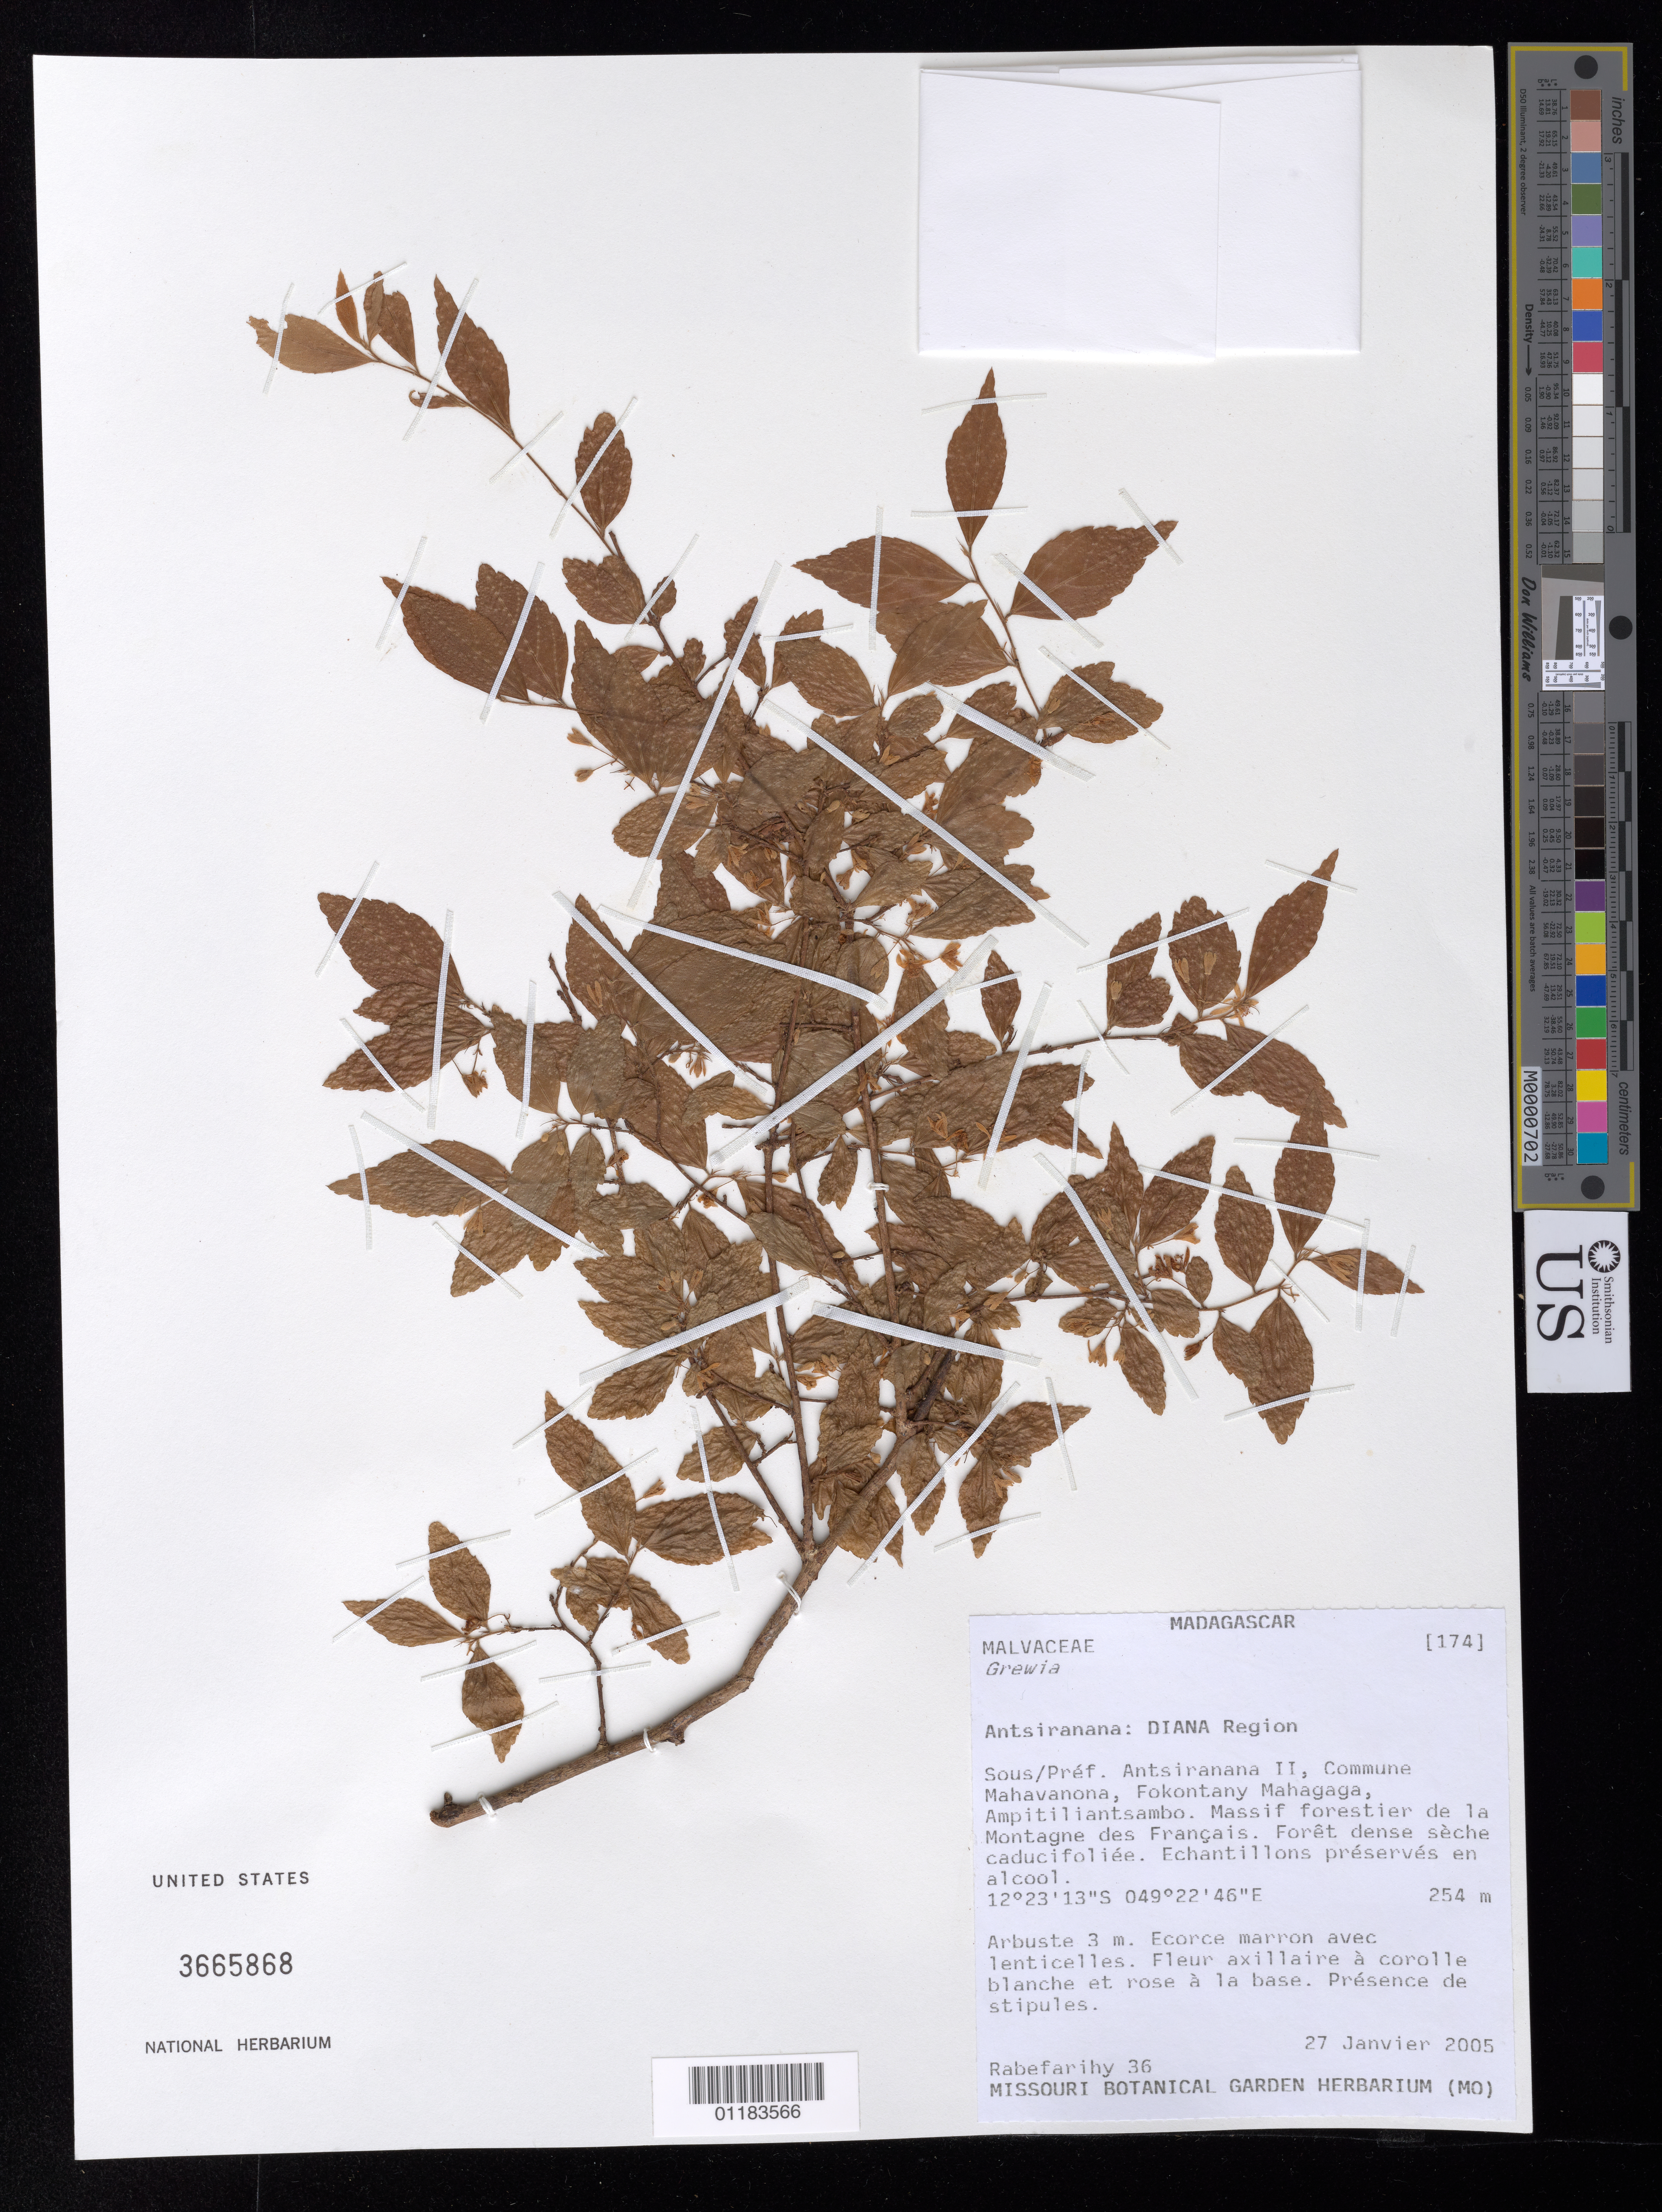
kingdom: Plantae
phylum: Tracheophyta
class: Magnoliopsida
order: Malvales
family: Malvaceae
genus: Grewia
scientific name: Grewia gautieri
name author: Wahlert & Nusbaumer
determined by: Dorr, Laurence J., Curator (BOT), Smithsonian Institution - National Museum of Natural History (UNITED STATES)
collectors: Rabefarihy g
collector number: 36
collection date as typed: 27 janvier 2005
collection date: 2005-01-27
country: Madagascar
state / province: Diana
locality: Antsiranana II, commune Mahavanona, Fokontany Mahagaga, Ampitiliantsambo. Massif forestier de la Montagne des Francais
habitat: foret dense seche caducifoliee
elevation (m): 254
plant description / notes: echantillons preserves en alcool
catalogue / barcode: US 3665868